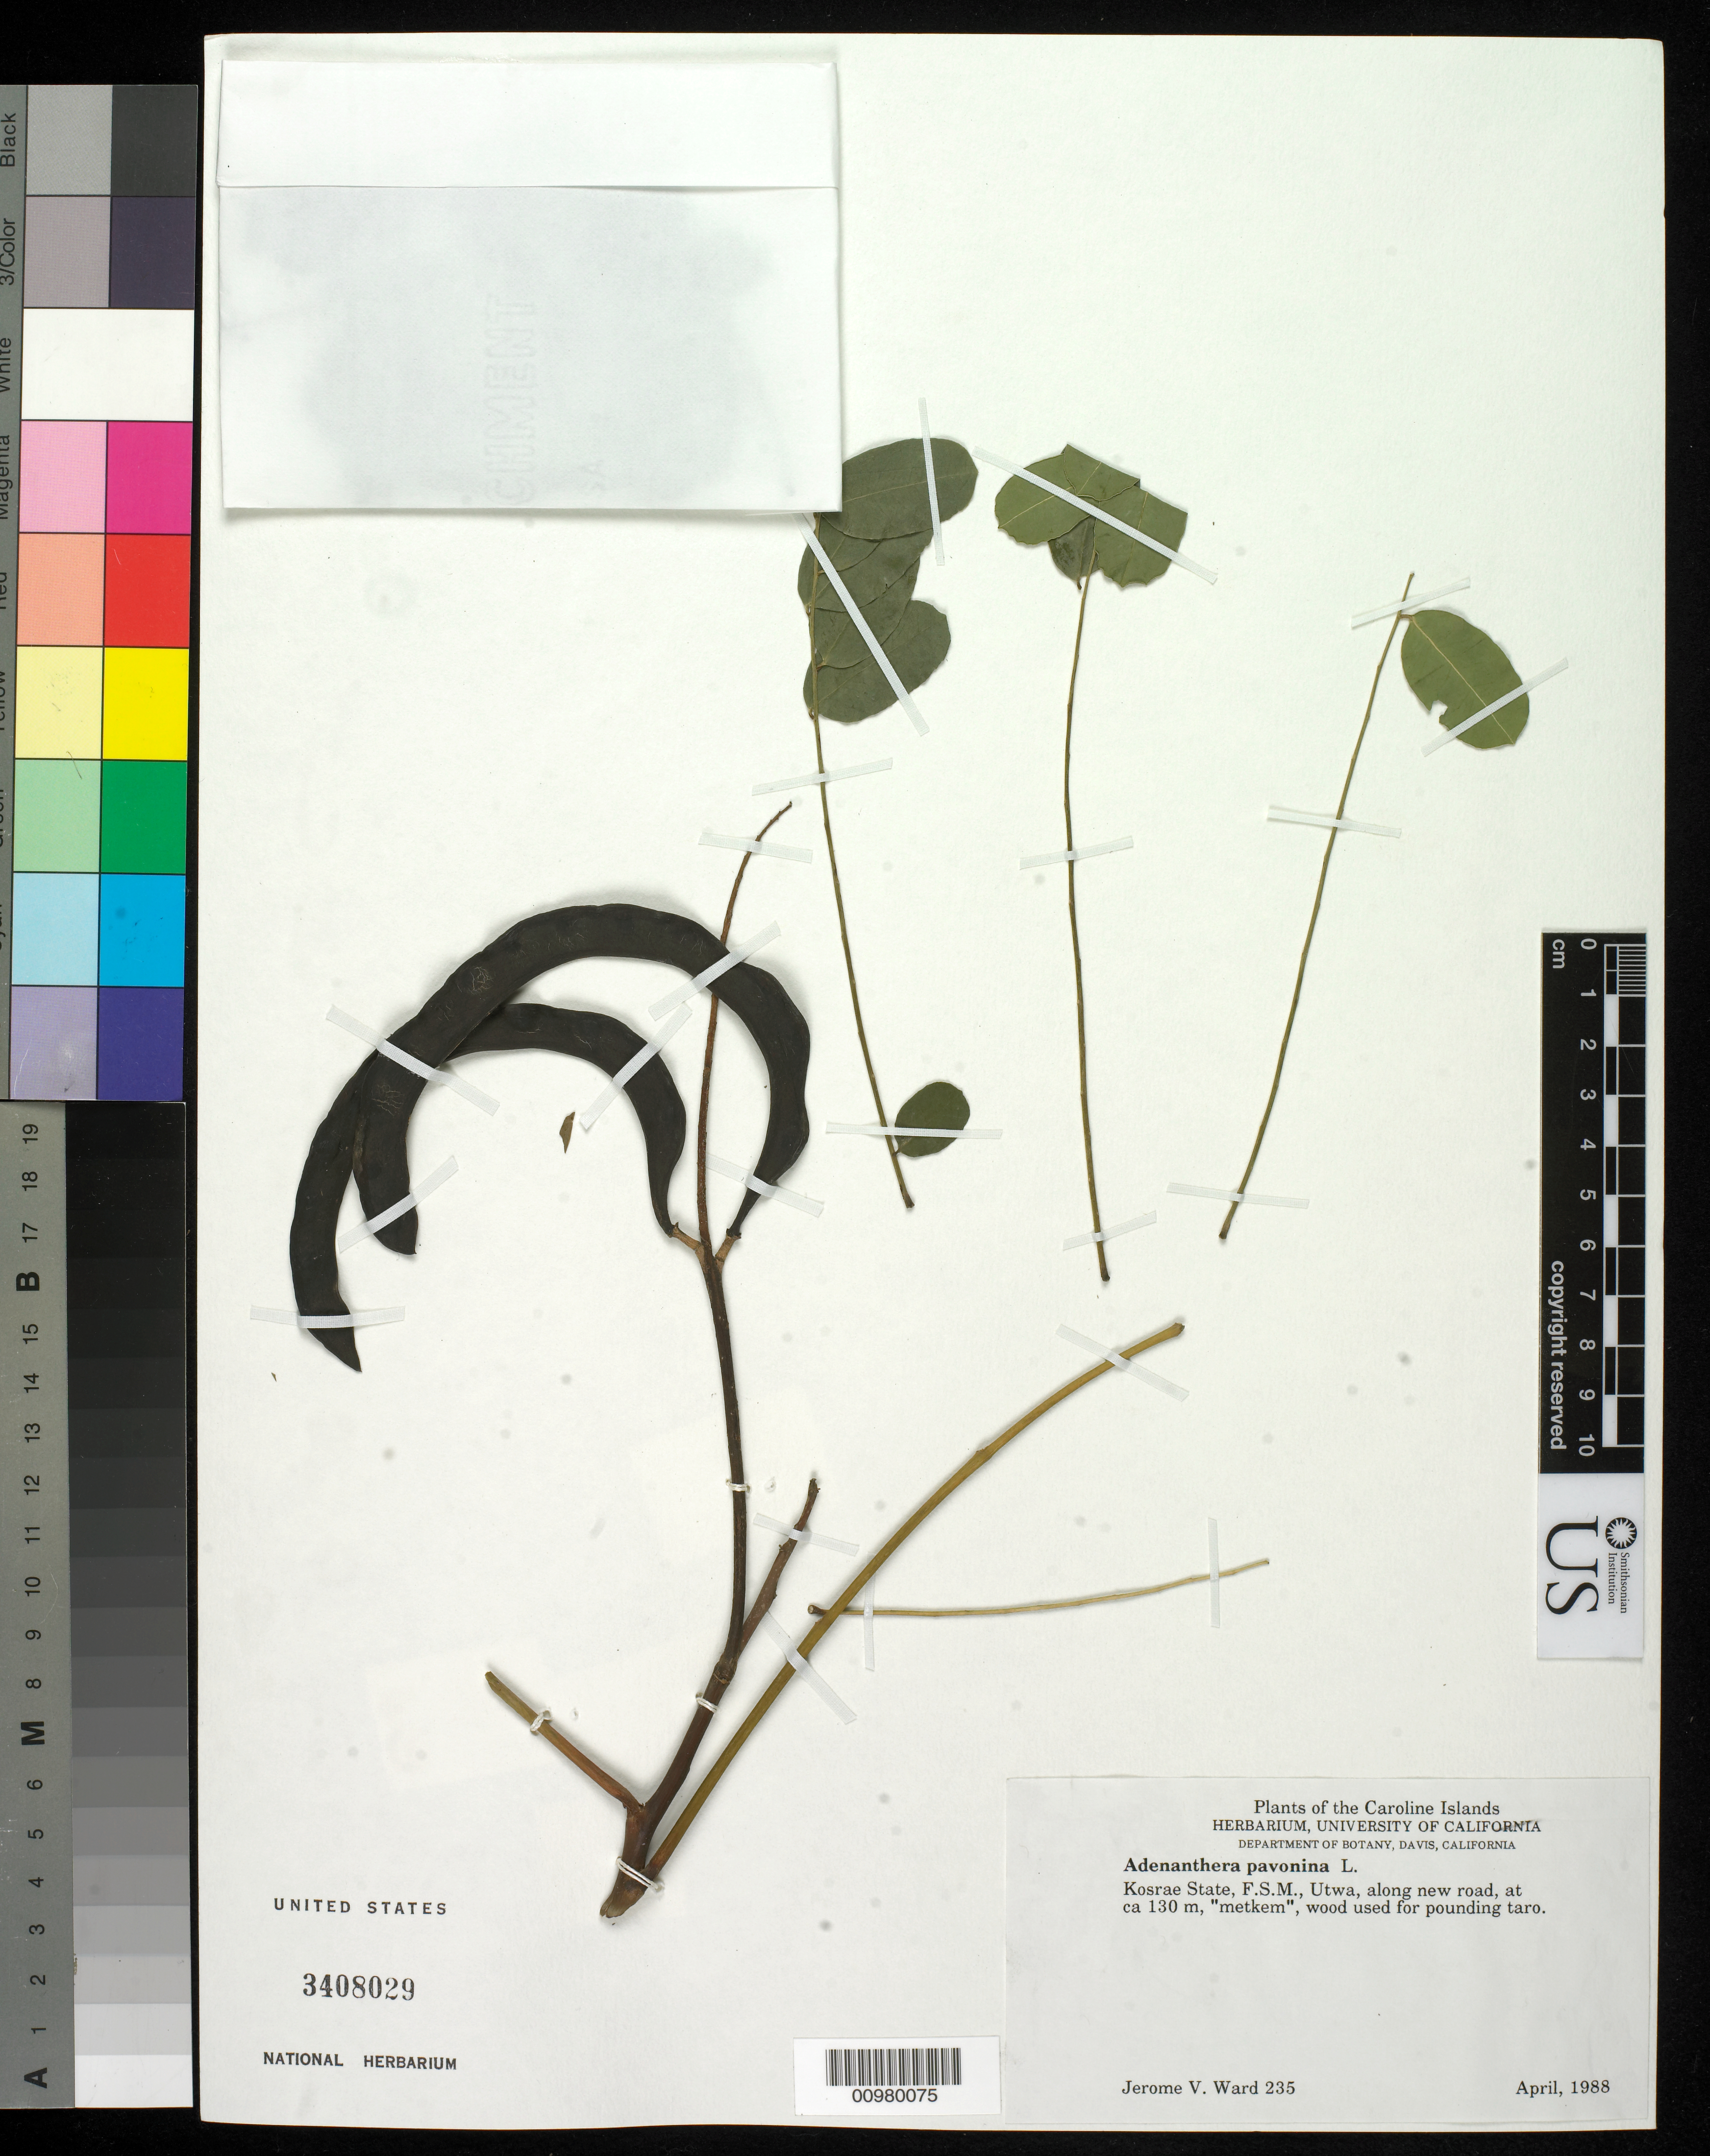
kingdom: Plantae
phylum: Tracheophyta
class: Magnoliopsida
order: Fabales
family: Fabaceae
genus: Adenanthera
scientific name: Adenanthera pavonina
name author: L.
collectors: J. V. Ward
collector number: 235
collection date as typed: Apr 1988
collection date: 1988-04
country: Micronesia, Federated States of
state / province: Kosrae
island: Kosrae [Kusaie]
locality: Utwa, along new road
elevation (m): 130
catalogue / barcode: US 3408029